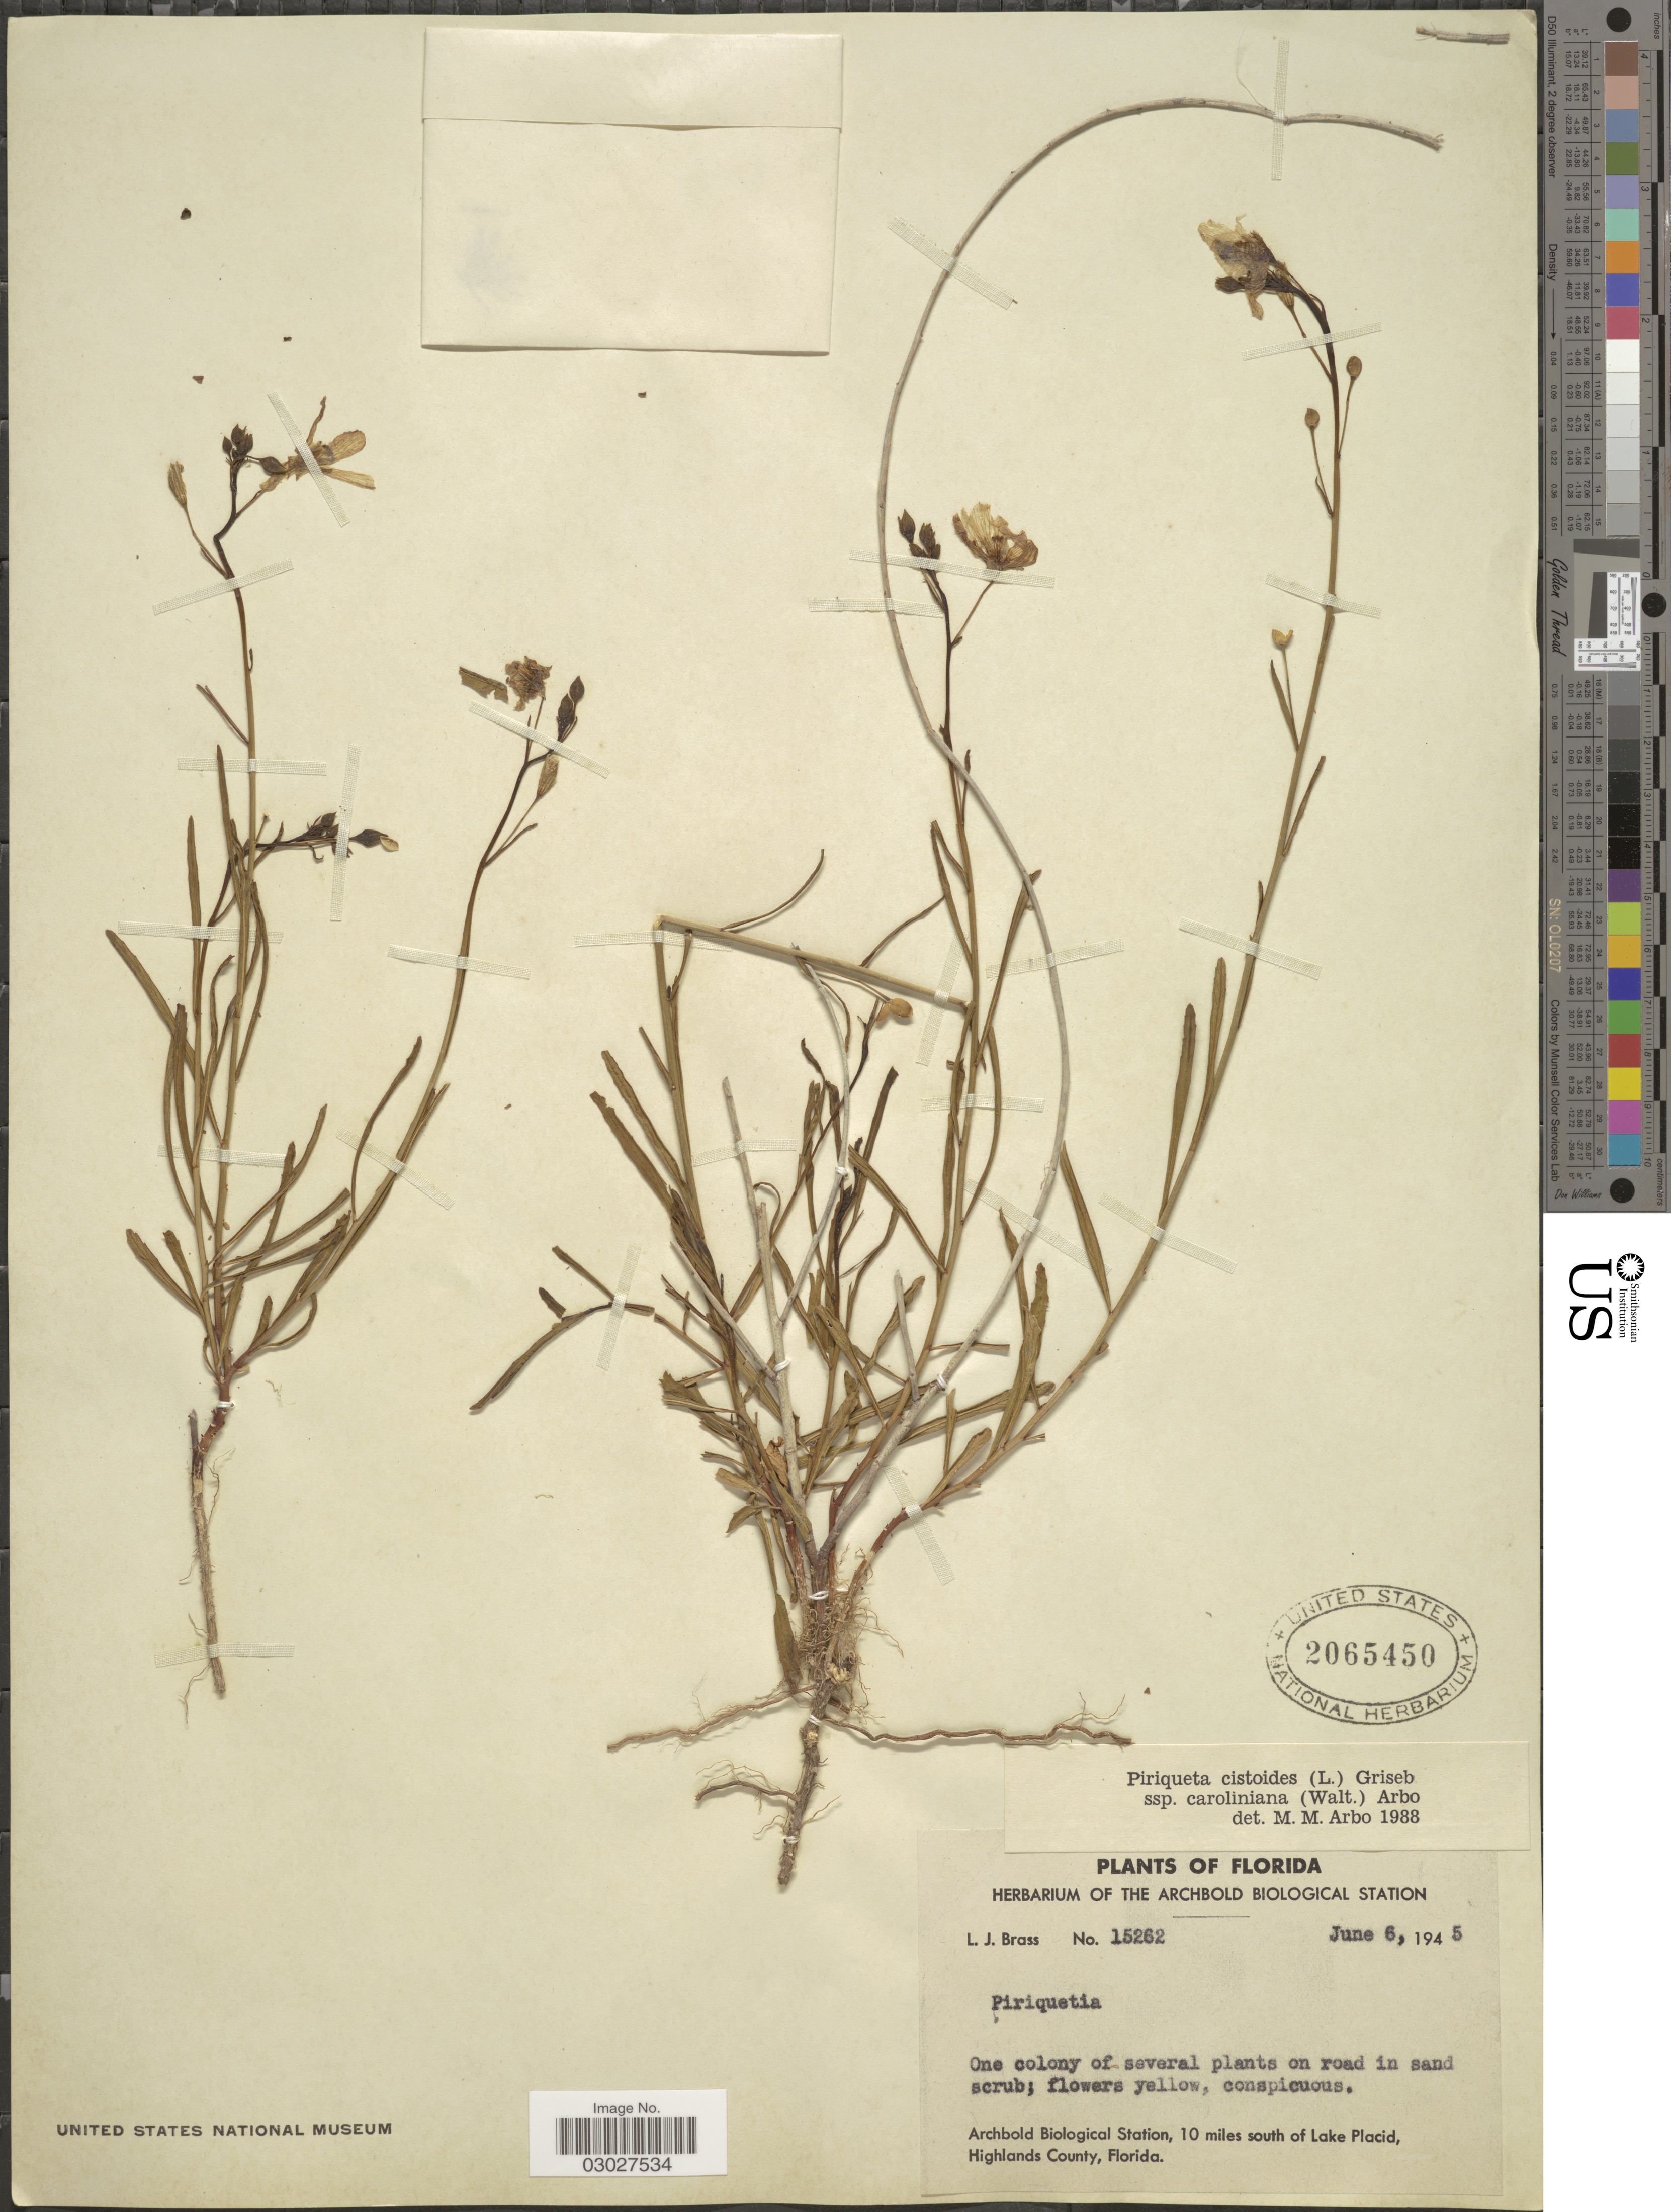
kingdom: Plantae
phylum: Tracheophyta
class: Magnoliopsida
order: Malpighiales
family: Turneraceae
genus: Piriqueta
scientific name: Piriqueta cistoides subsp. caroliniana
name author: (Walter) Arbo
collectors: L. J. Brass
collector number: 15262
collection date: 1945-06-06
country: United States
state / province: Florida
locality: Archibold Biological Station, 10 miles south of Lake Placid, Highlands County.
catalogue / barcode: US 2065450